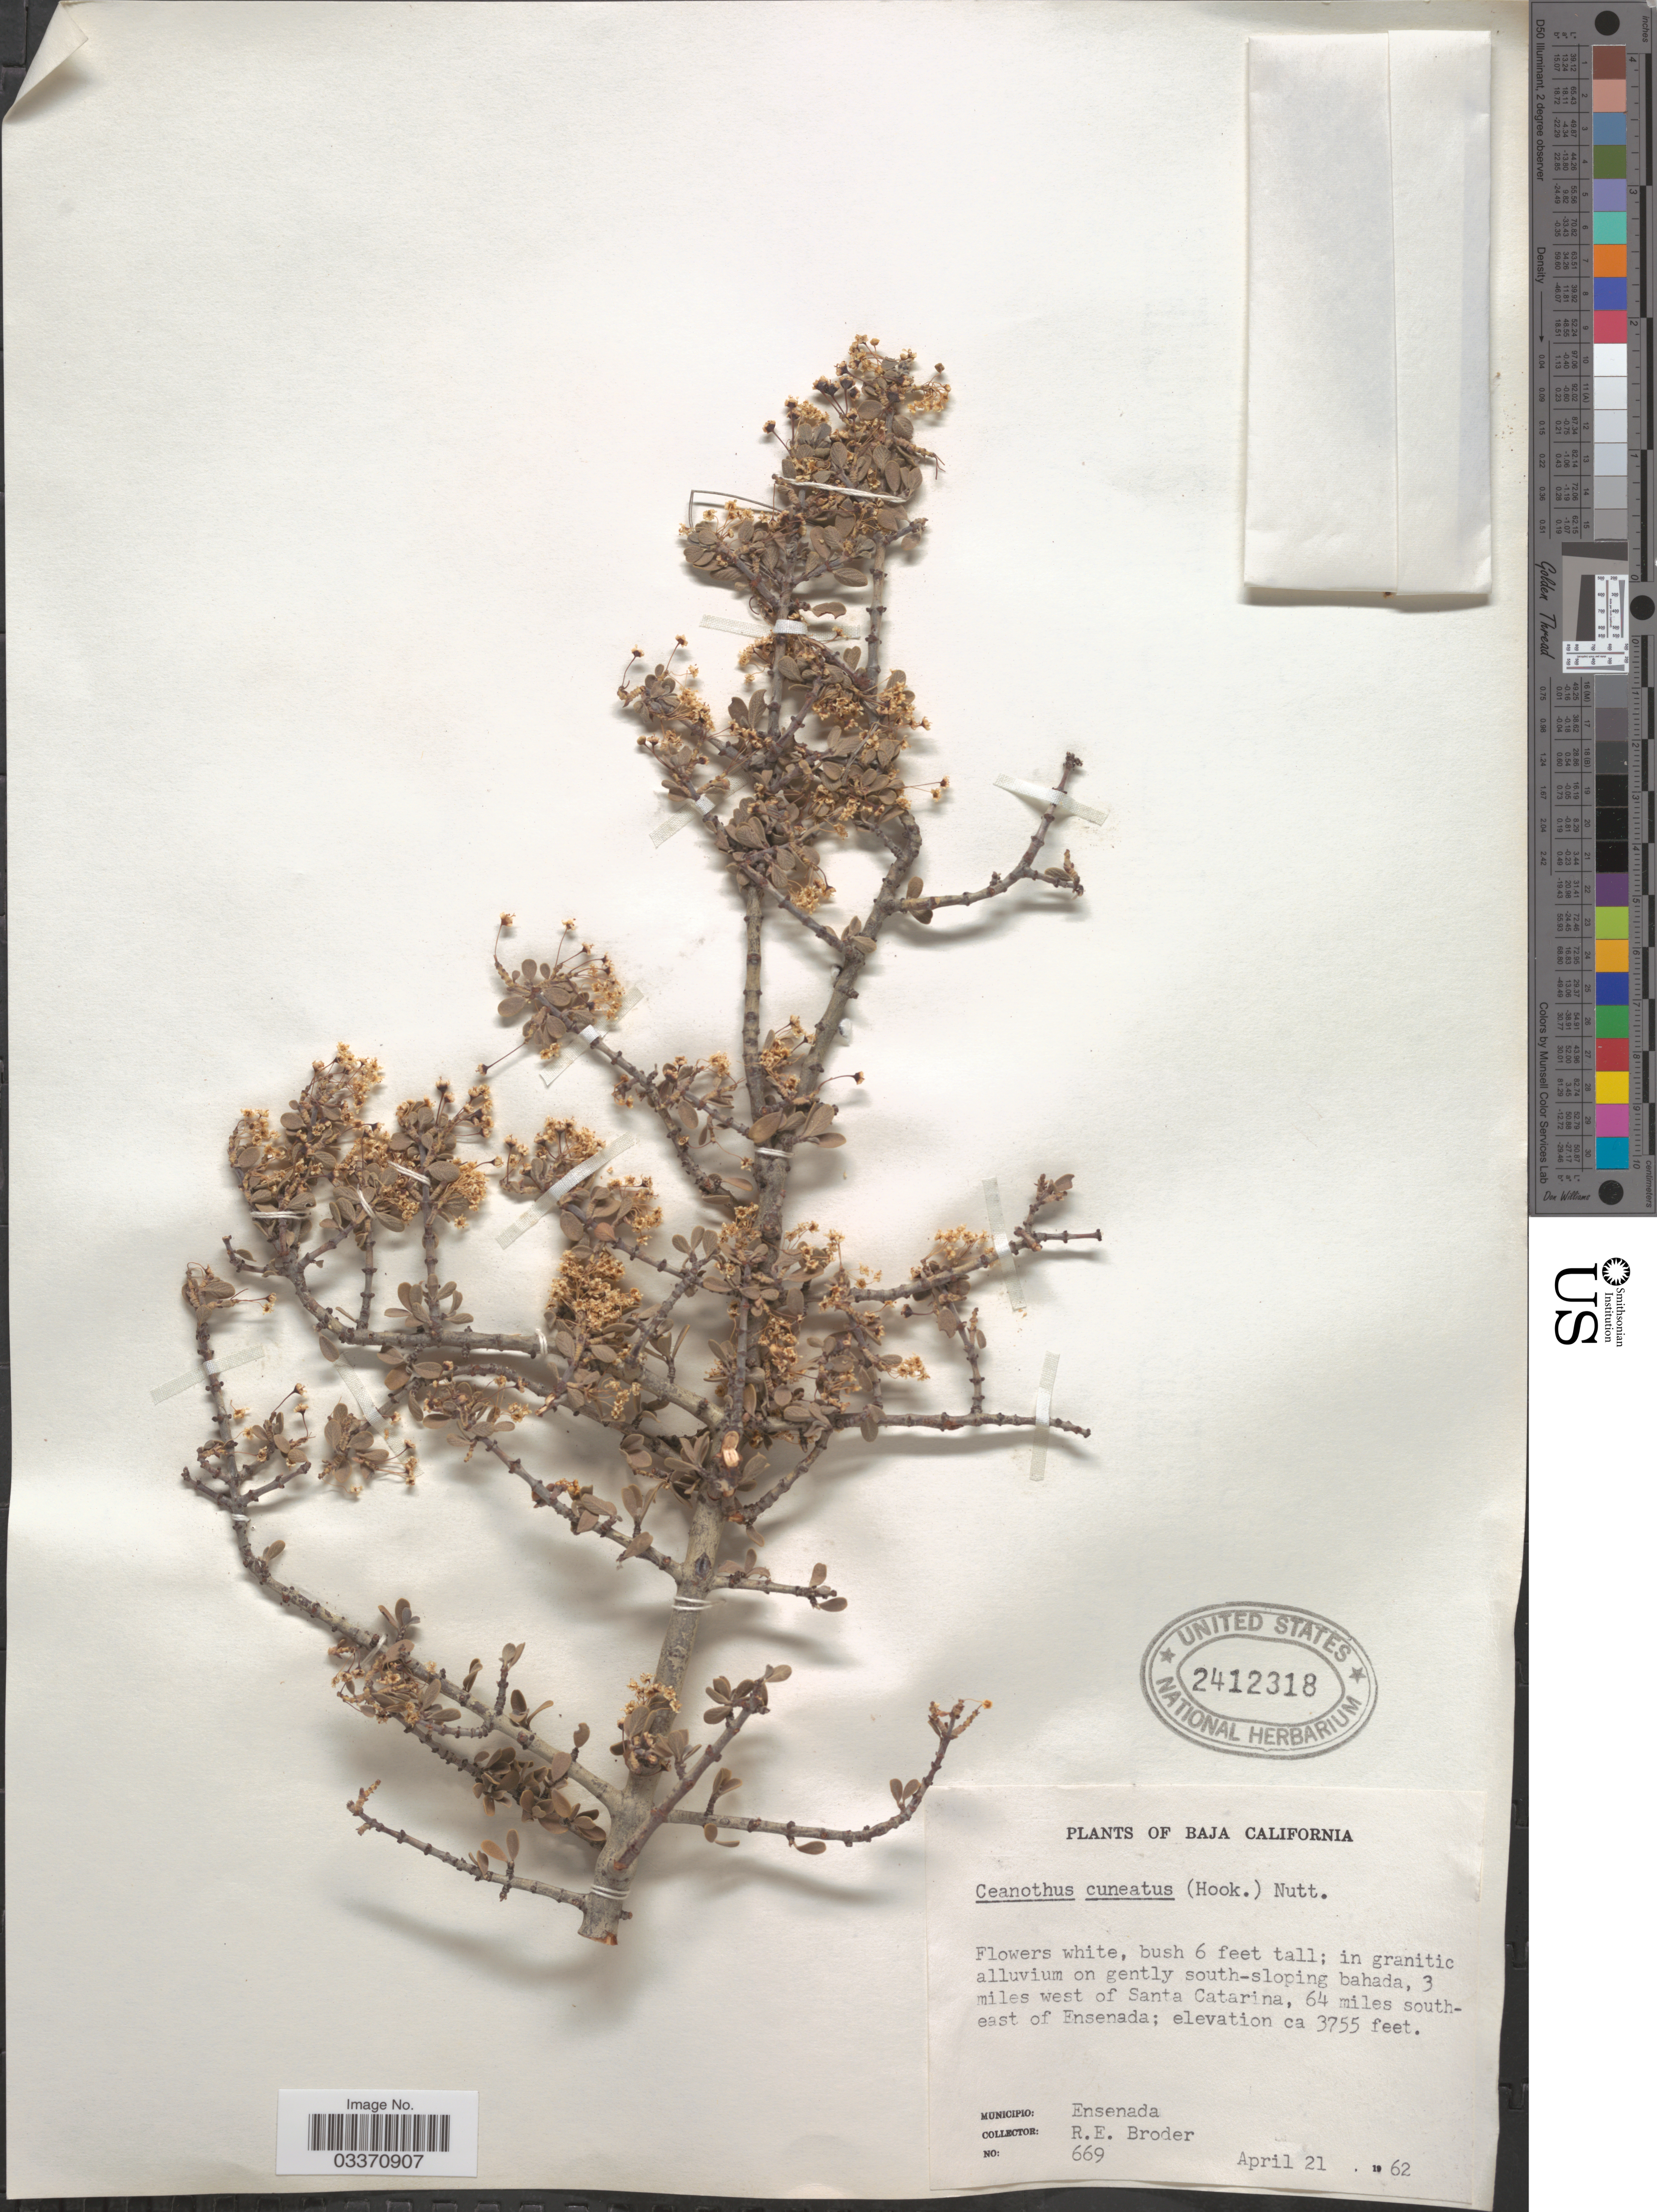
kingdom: Plantae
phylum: Tracheophyta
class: Magnoliopsida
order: Rosales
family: Rhamnaceae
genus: Ceanothus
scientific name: Ceanothus cuneatus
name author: (Hook.) Nutt.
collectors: R. Broder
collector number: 669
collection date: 1962-04-21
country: Mexico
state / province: Baja California Norte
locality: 3 miles west of Santa Catarina, 64 miles southeast of Ensenada. Municipio: Ensenada.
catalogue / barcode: US 2412318